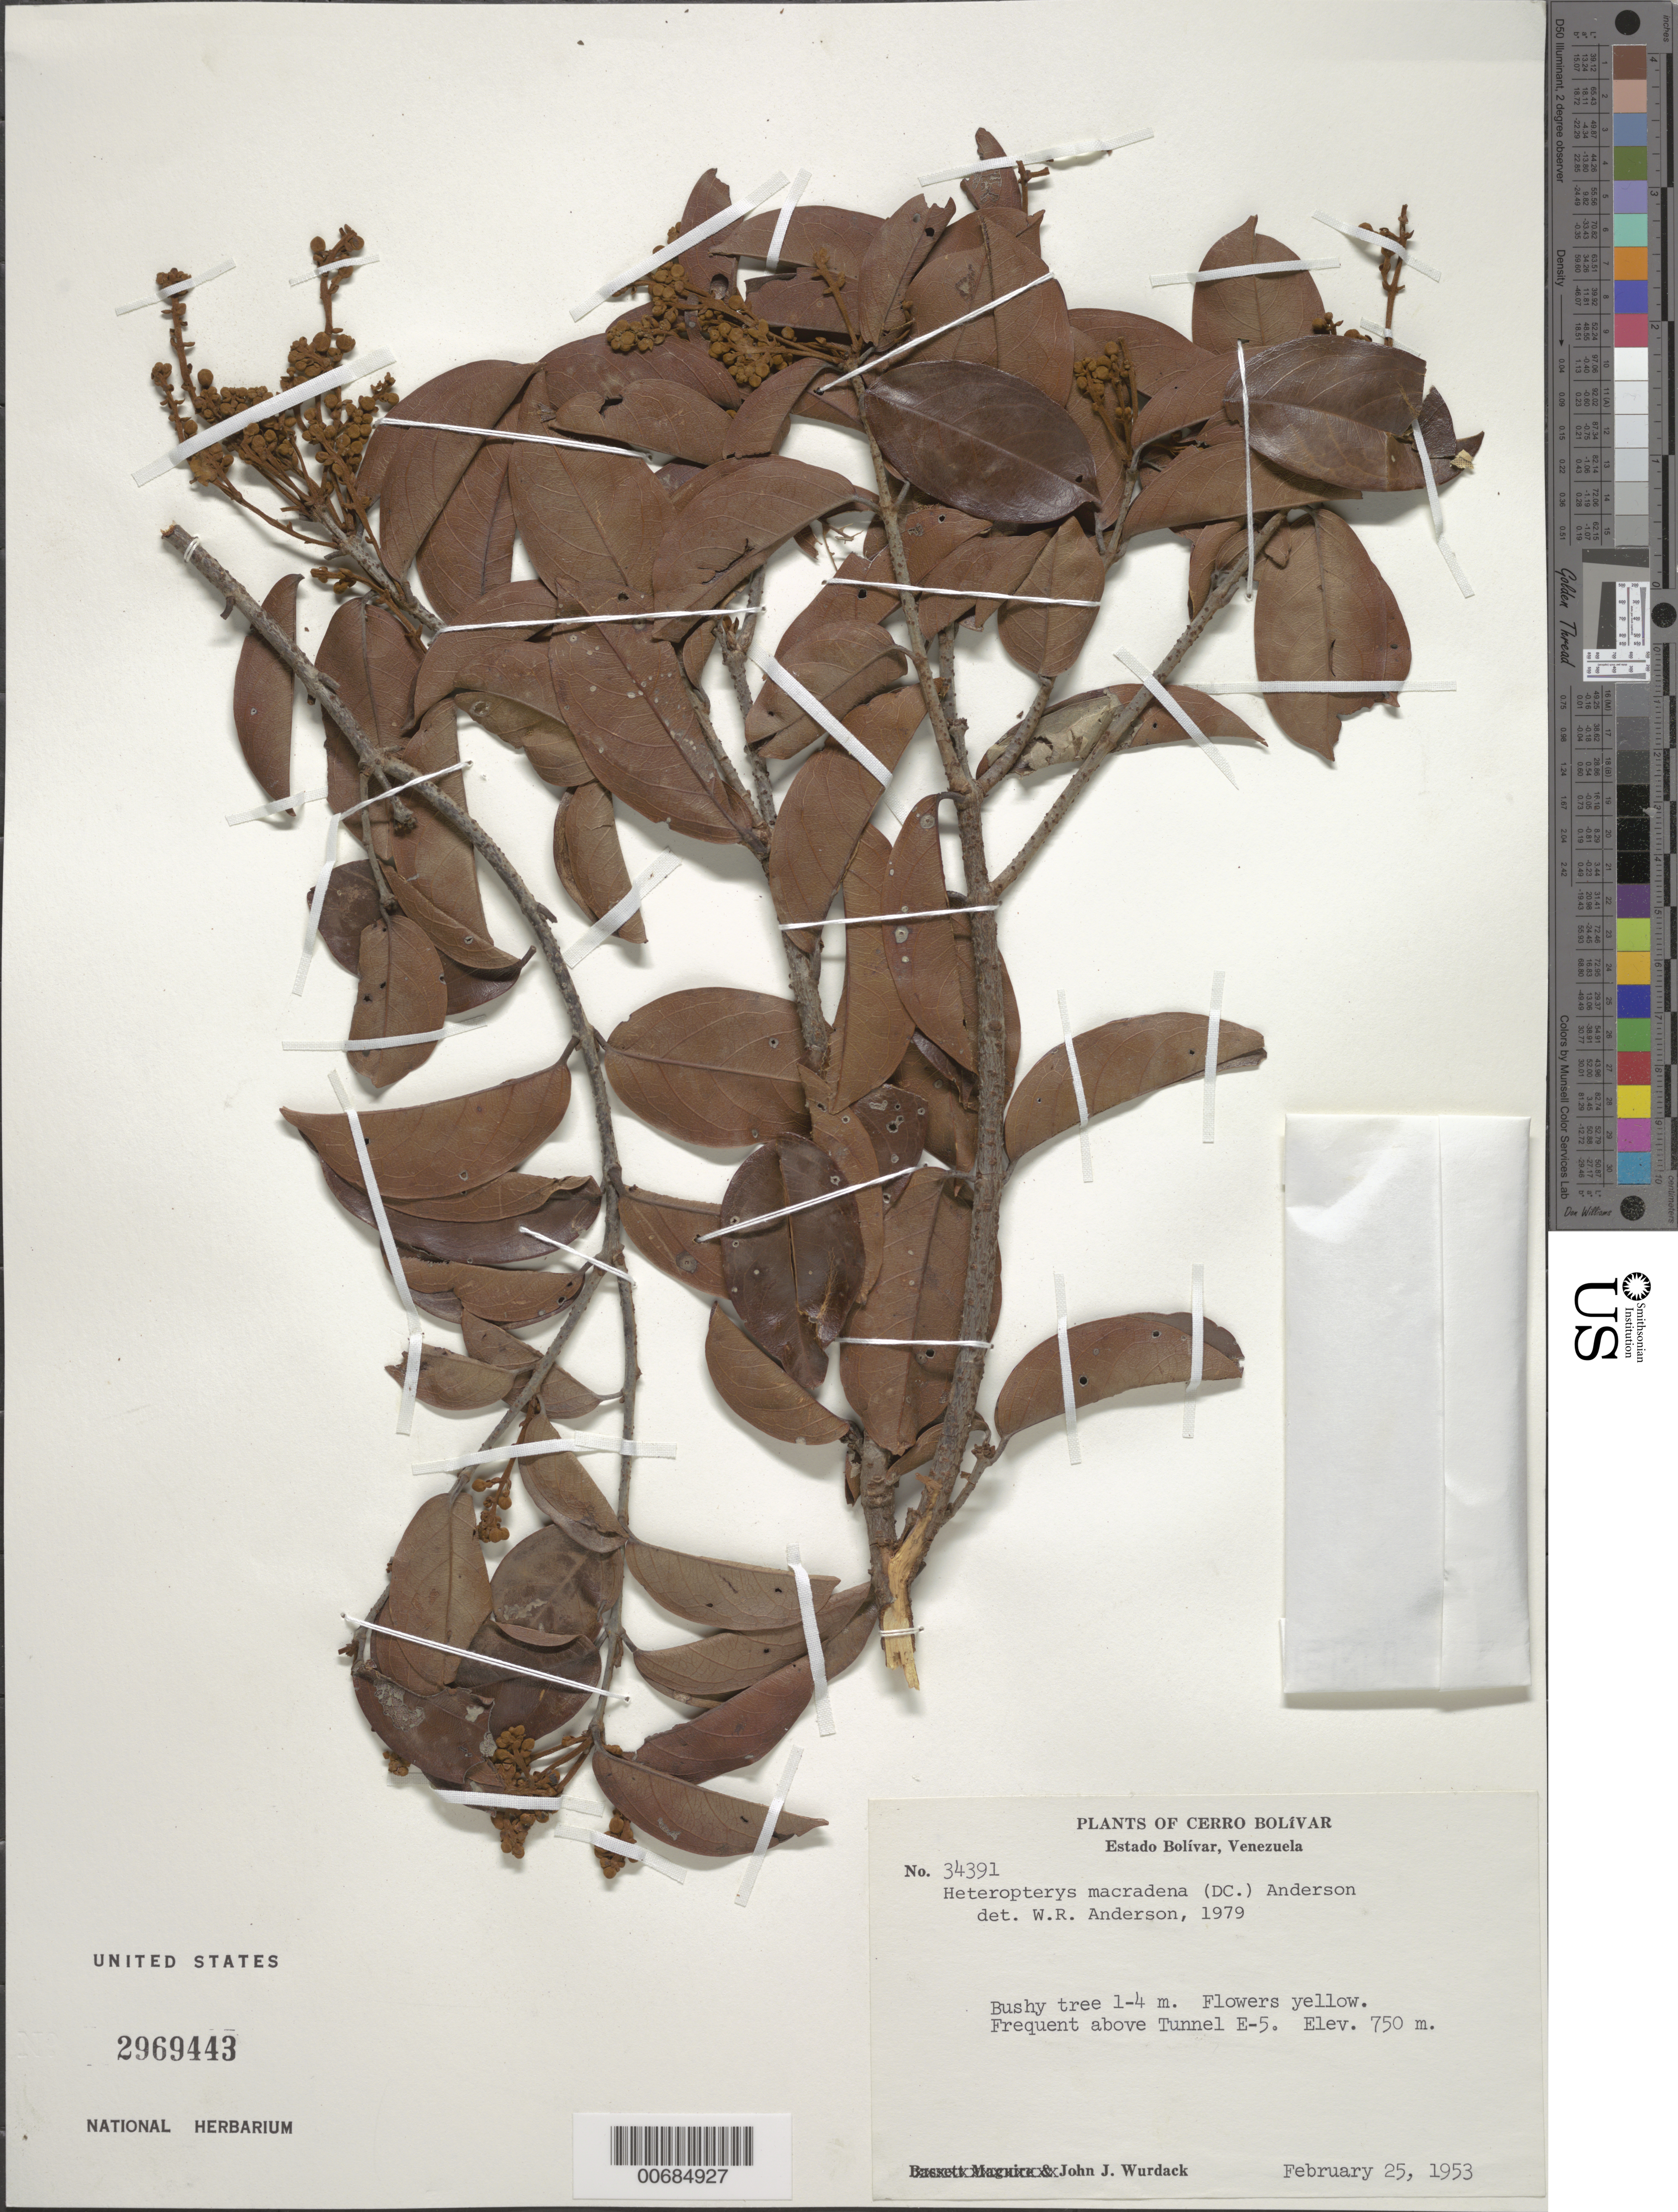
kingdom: Plantae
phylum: Tracheophyta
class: Magnoliopsida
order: Malpighiales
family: Malpighiaceae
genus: Heteropterys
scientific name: Heteropterys macradena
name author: (DC.) W.R. Anderson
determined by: Anderson, W. R., (MICH), University of Michigan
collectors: J. J. Wurdack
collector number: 34391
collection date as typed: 25-Feb-53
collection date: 1953-02-25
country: Venezuela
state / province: Bolívar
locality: Tunnel E-5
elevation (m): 750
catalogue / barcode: US 2969443